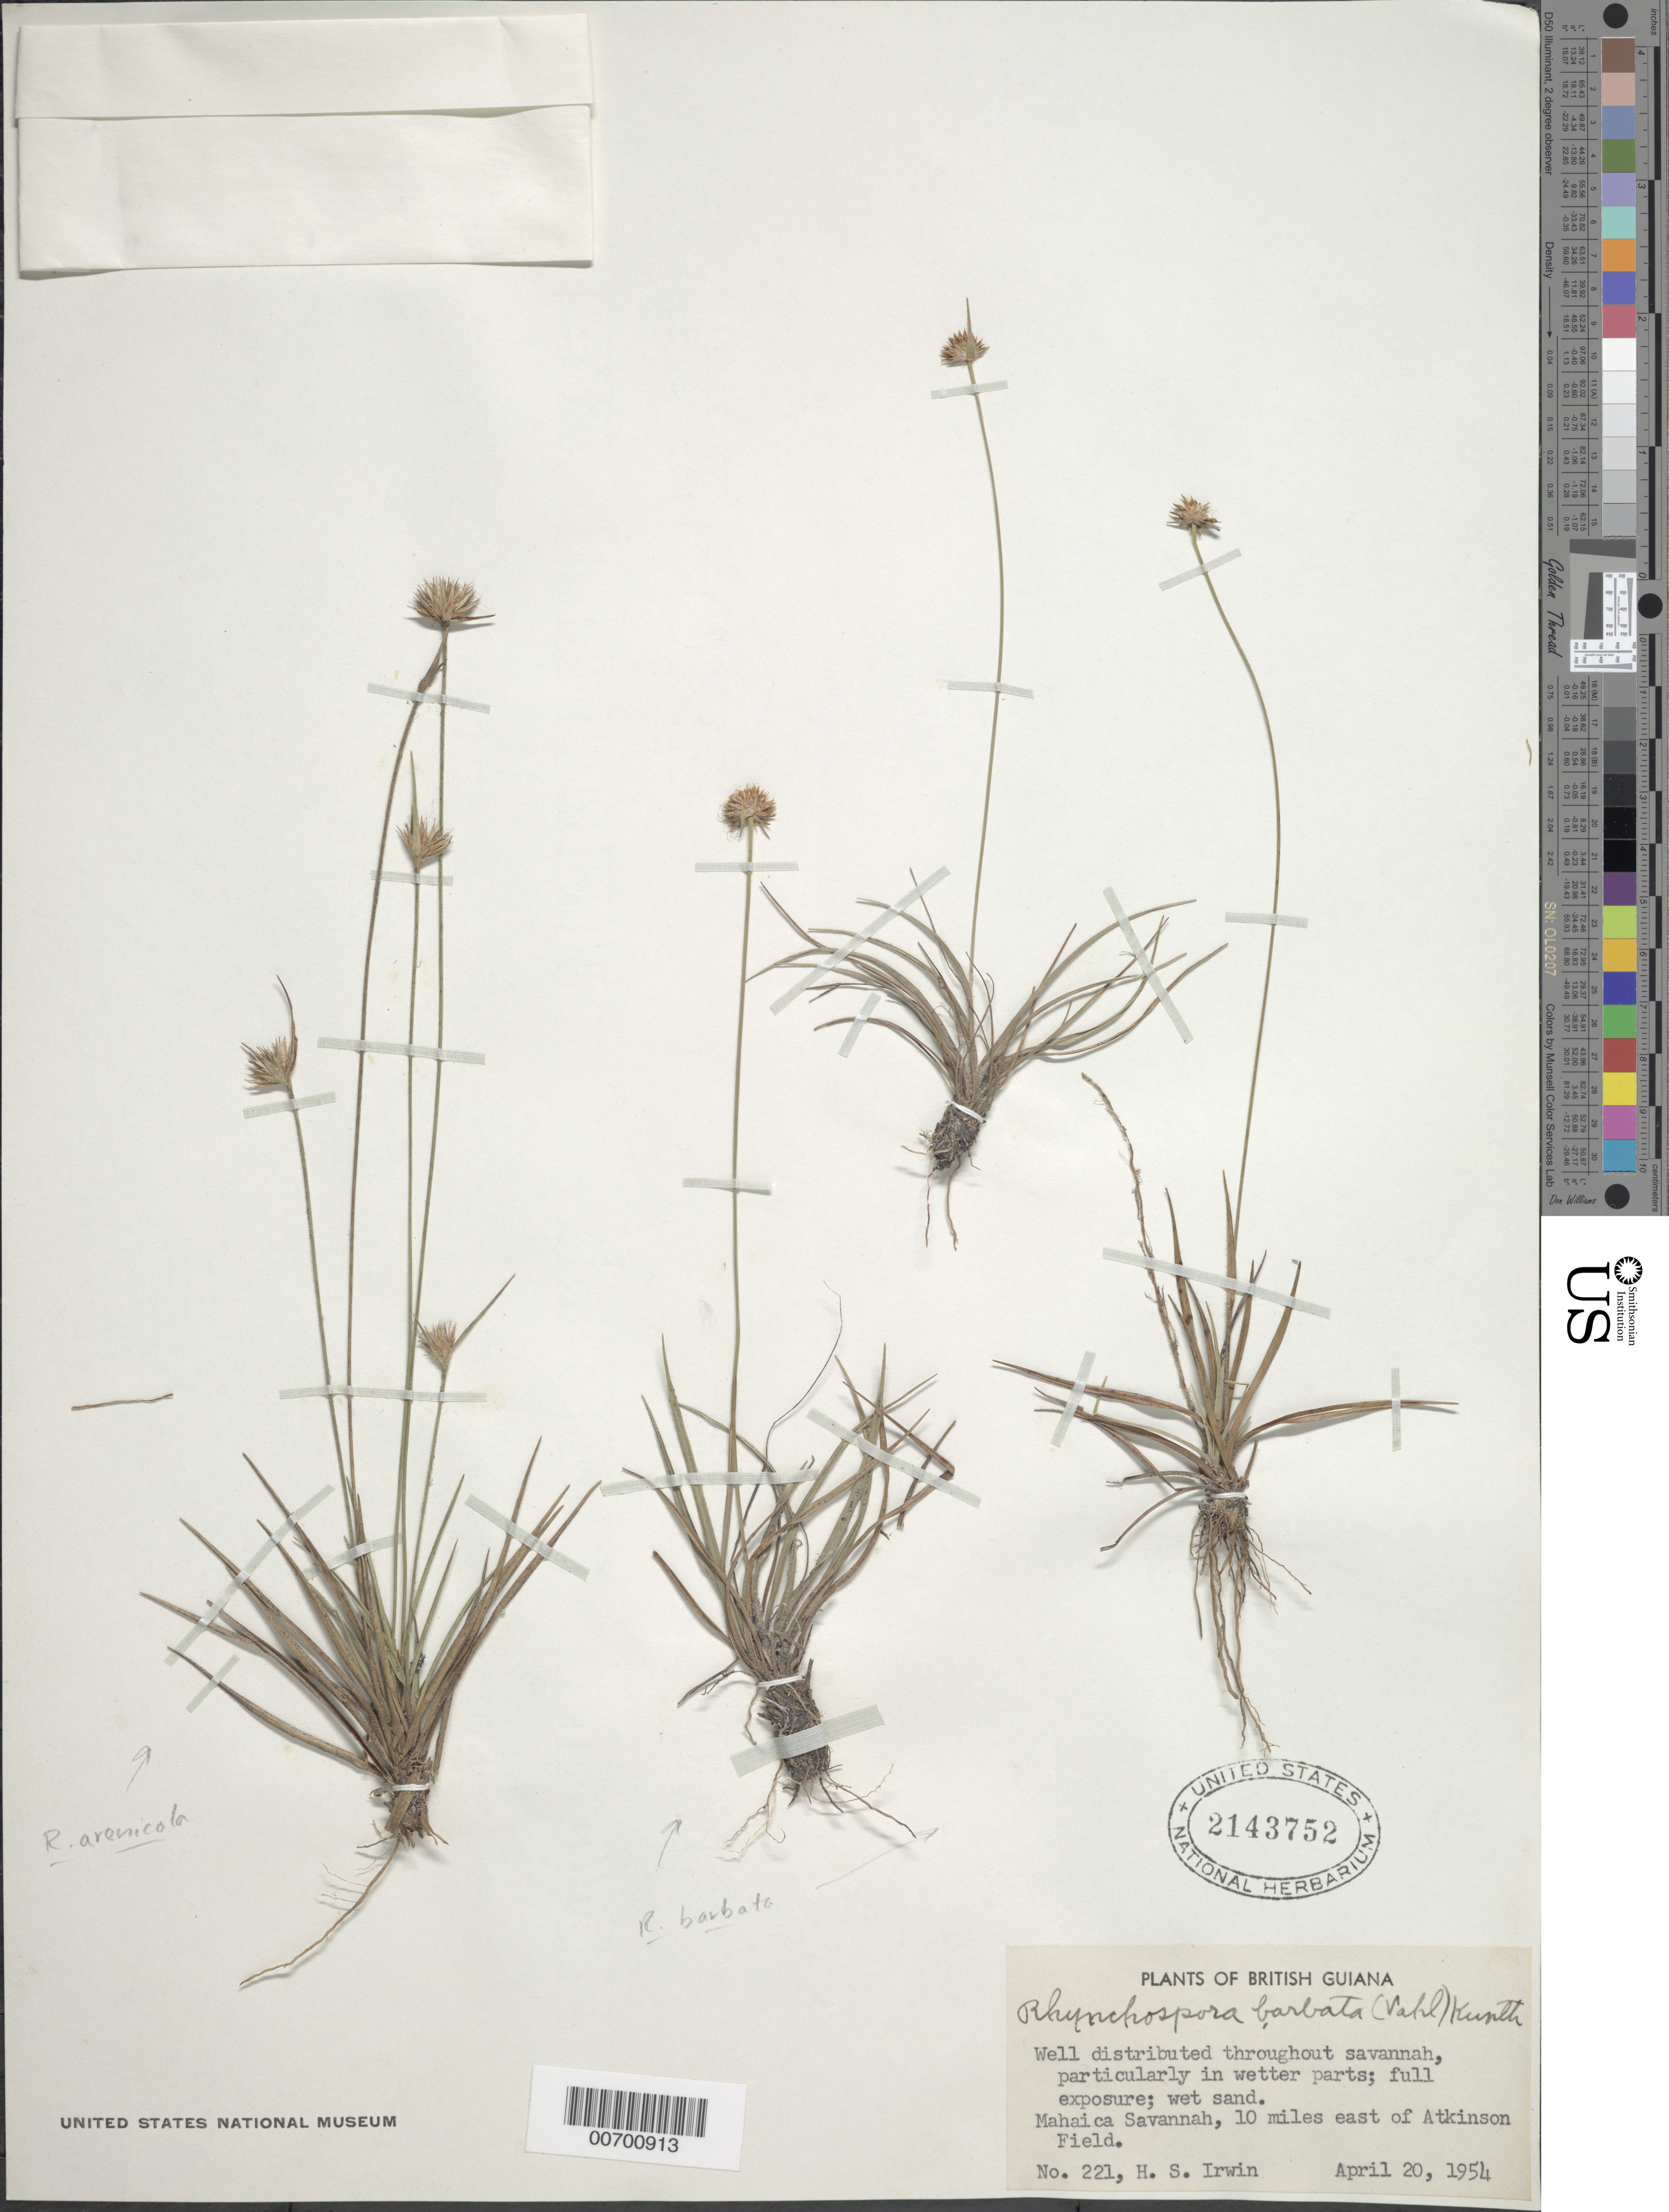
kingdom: Plantae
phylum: Tracheophyta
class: Liliopsida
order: Poales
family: Cyperaceae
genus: Rhynchospora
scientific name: Rhynchospora barbata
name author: (Vahl) Kunth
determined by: Alves, K.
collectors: H. Irwin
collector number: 221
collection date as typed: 20-Apr-54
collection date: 1954-04-20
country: Guyana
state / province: Demerara-Mahaica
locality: Mahaica Savannah, 10 miles east of Atkinson Field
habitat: Savanna, well distr. Throughout, esp. in wetter parts; full exposure;wet sand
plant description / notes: mixed with Rhynchospora pilosa Boeckeler (B).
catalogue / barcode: US 2143752